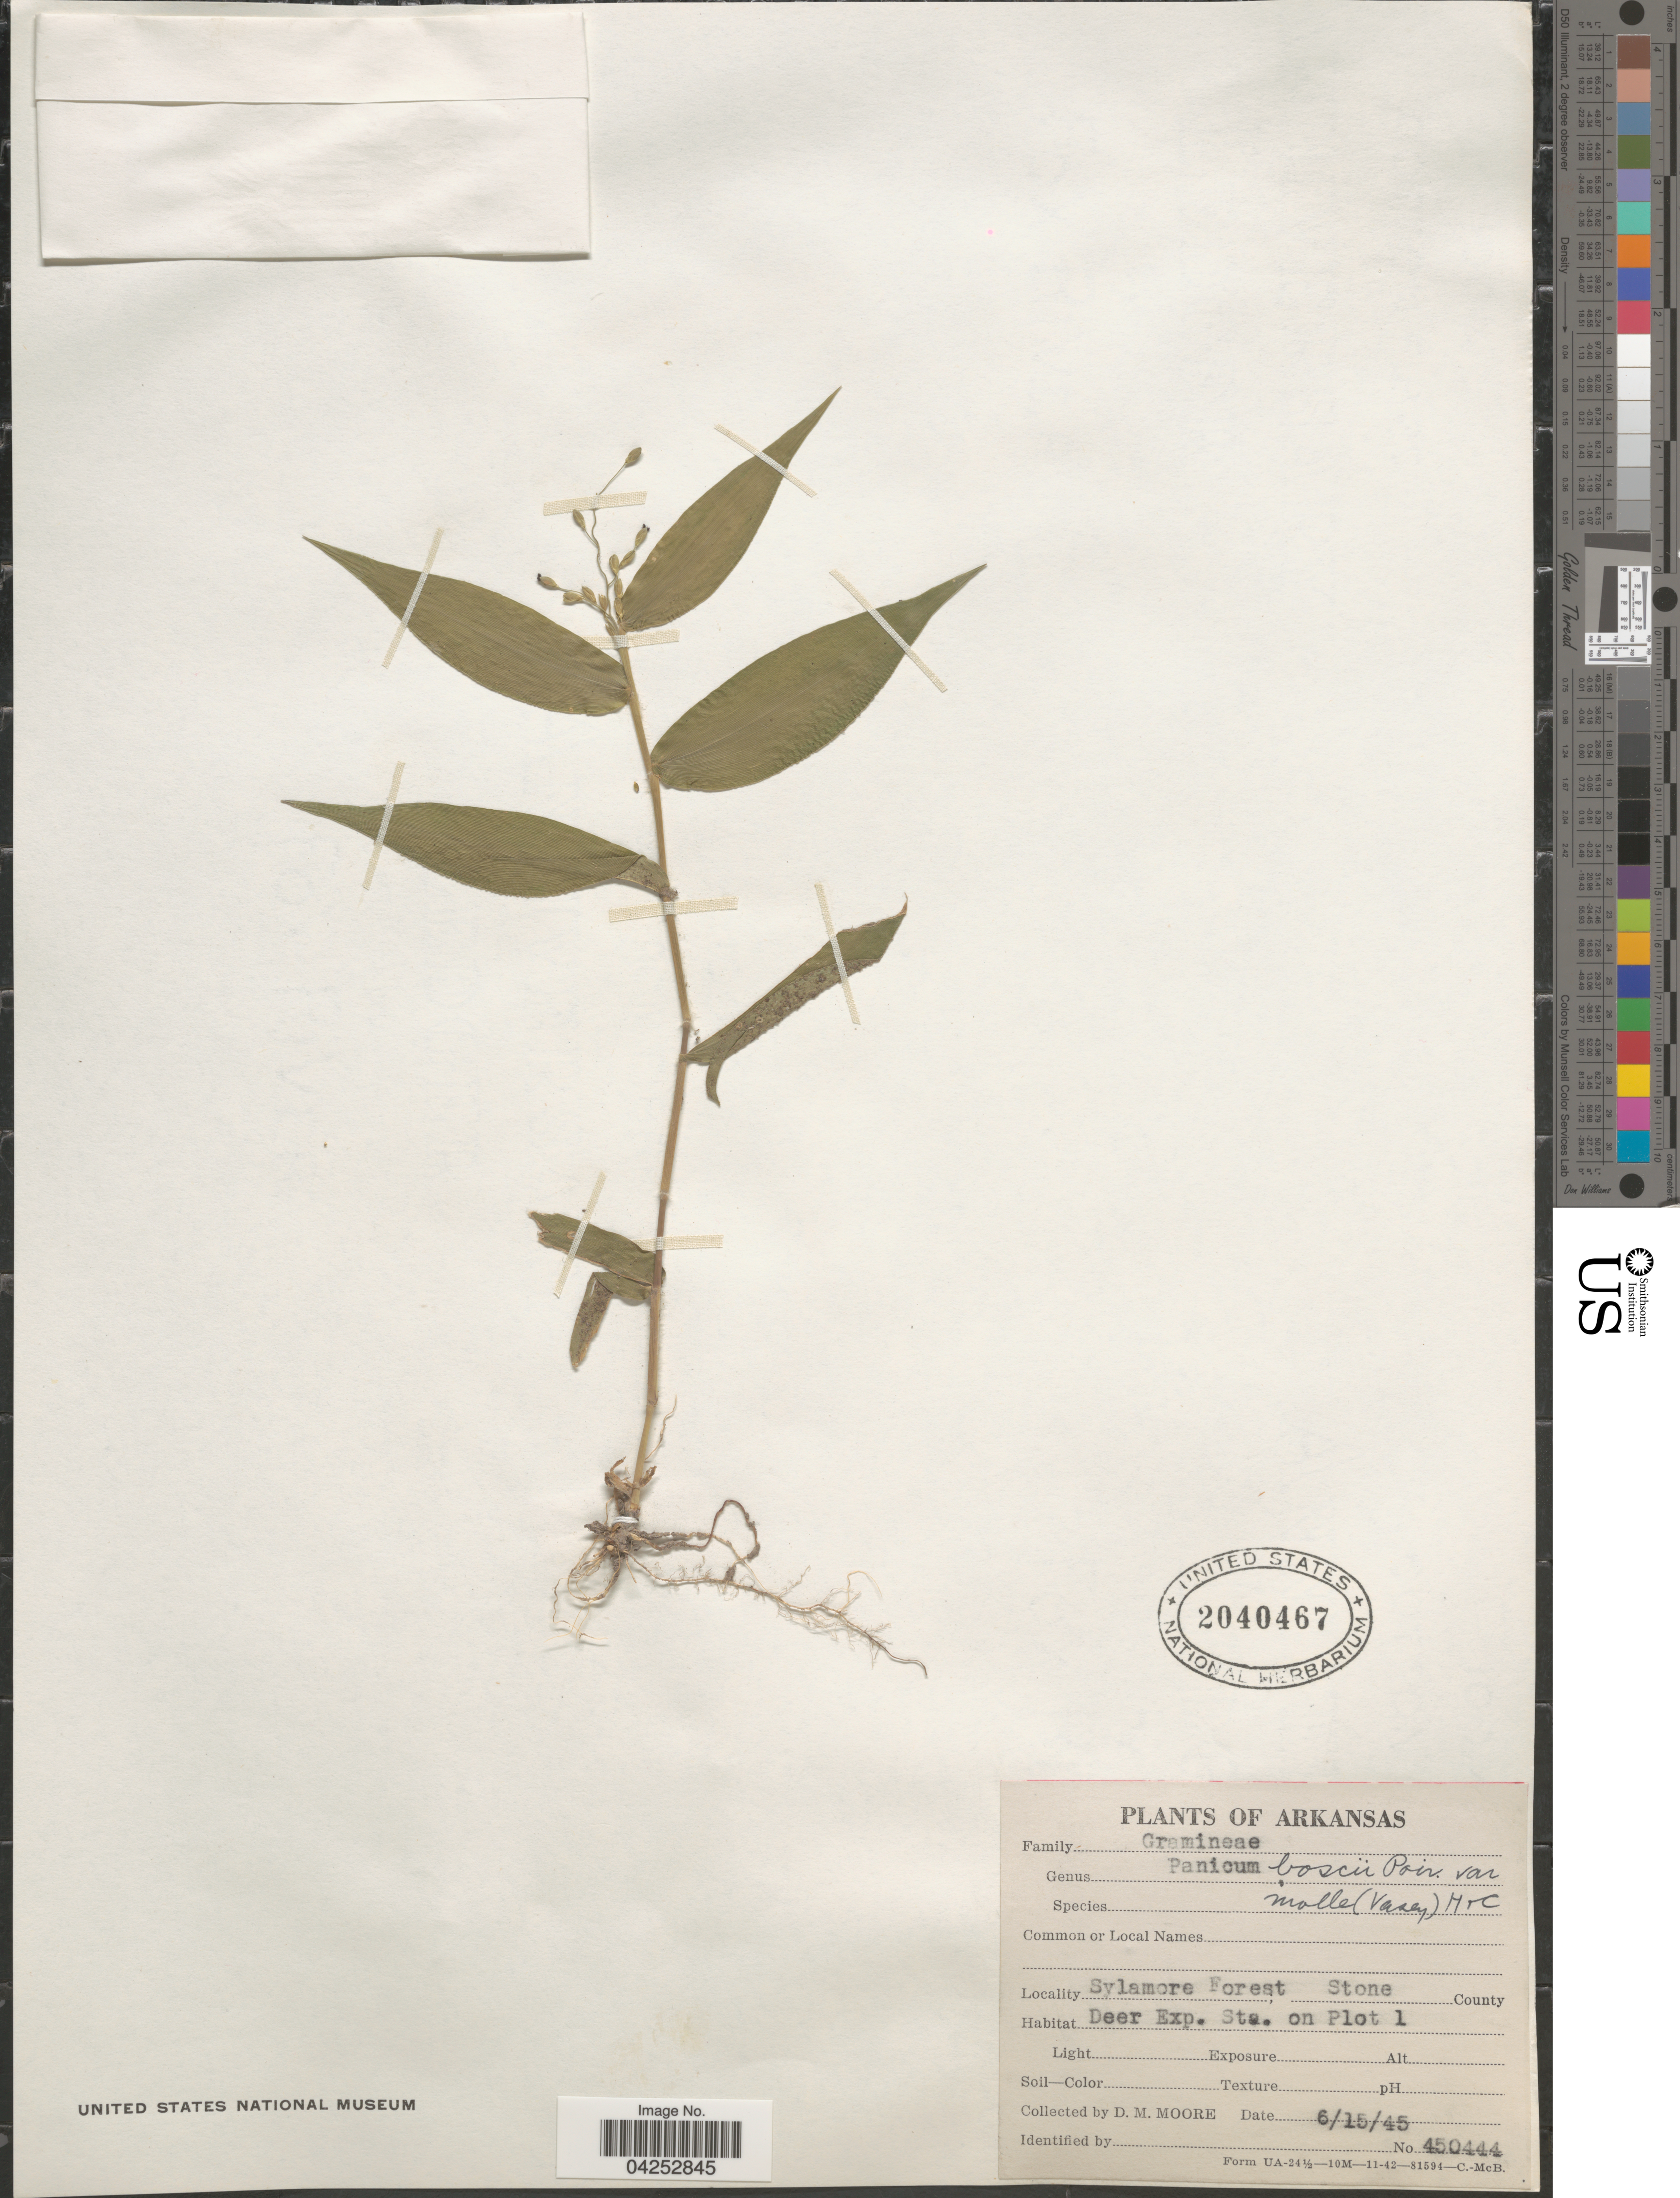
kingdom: Plantae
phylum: Tracheophyta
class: Liliopsida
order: Poales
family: Poaceae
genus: Dichanthelium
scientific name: Dichanthelium boscii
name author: (Poir.) Gould & C.A. Clark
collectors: D. Moore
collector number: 450444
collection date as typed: Transcribed d/m/y: 15/6/45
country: United States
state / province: Arkansas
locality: Sylamore Forest, Stone County. Deer Exp. Sta. on Plot 1.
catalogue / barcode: US 2040467